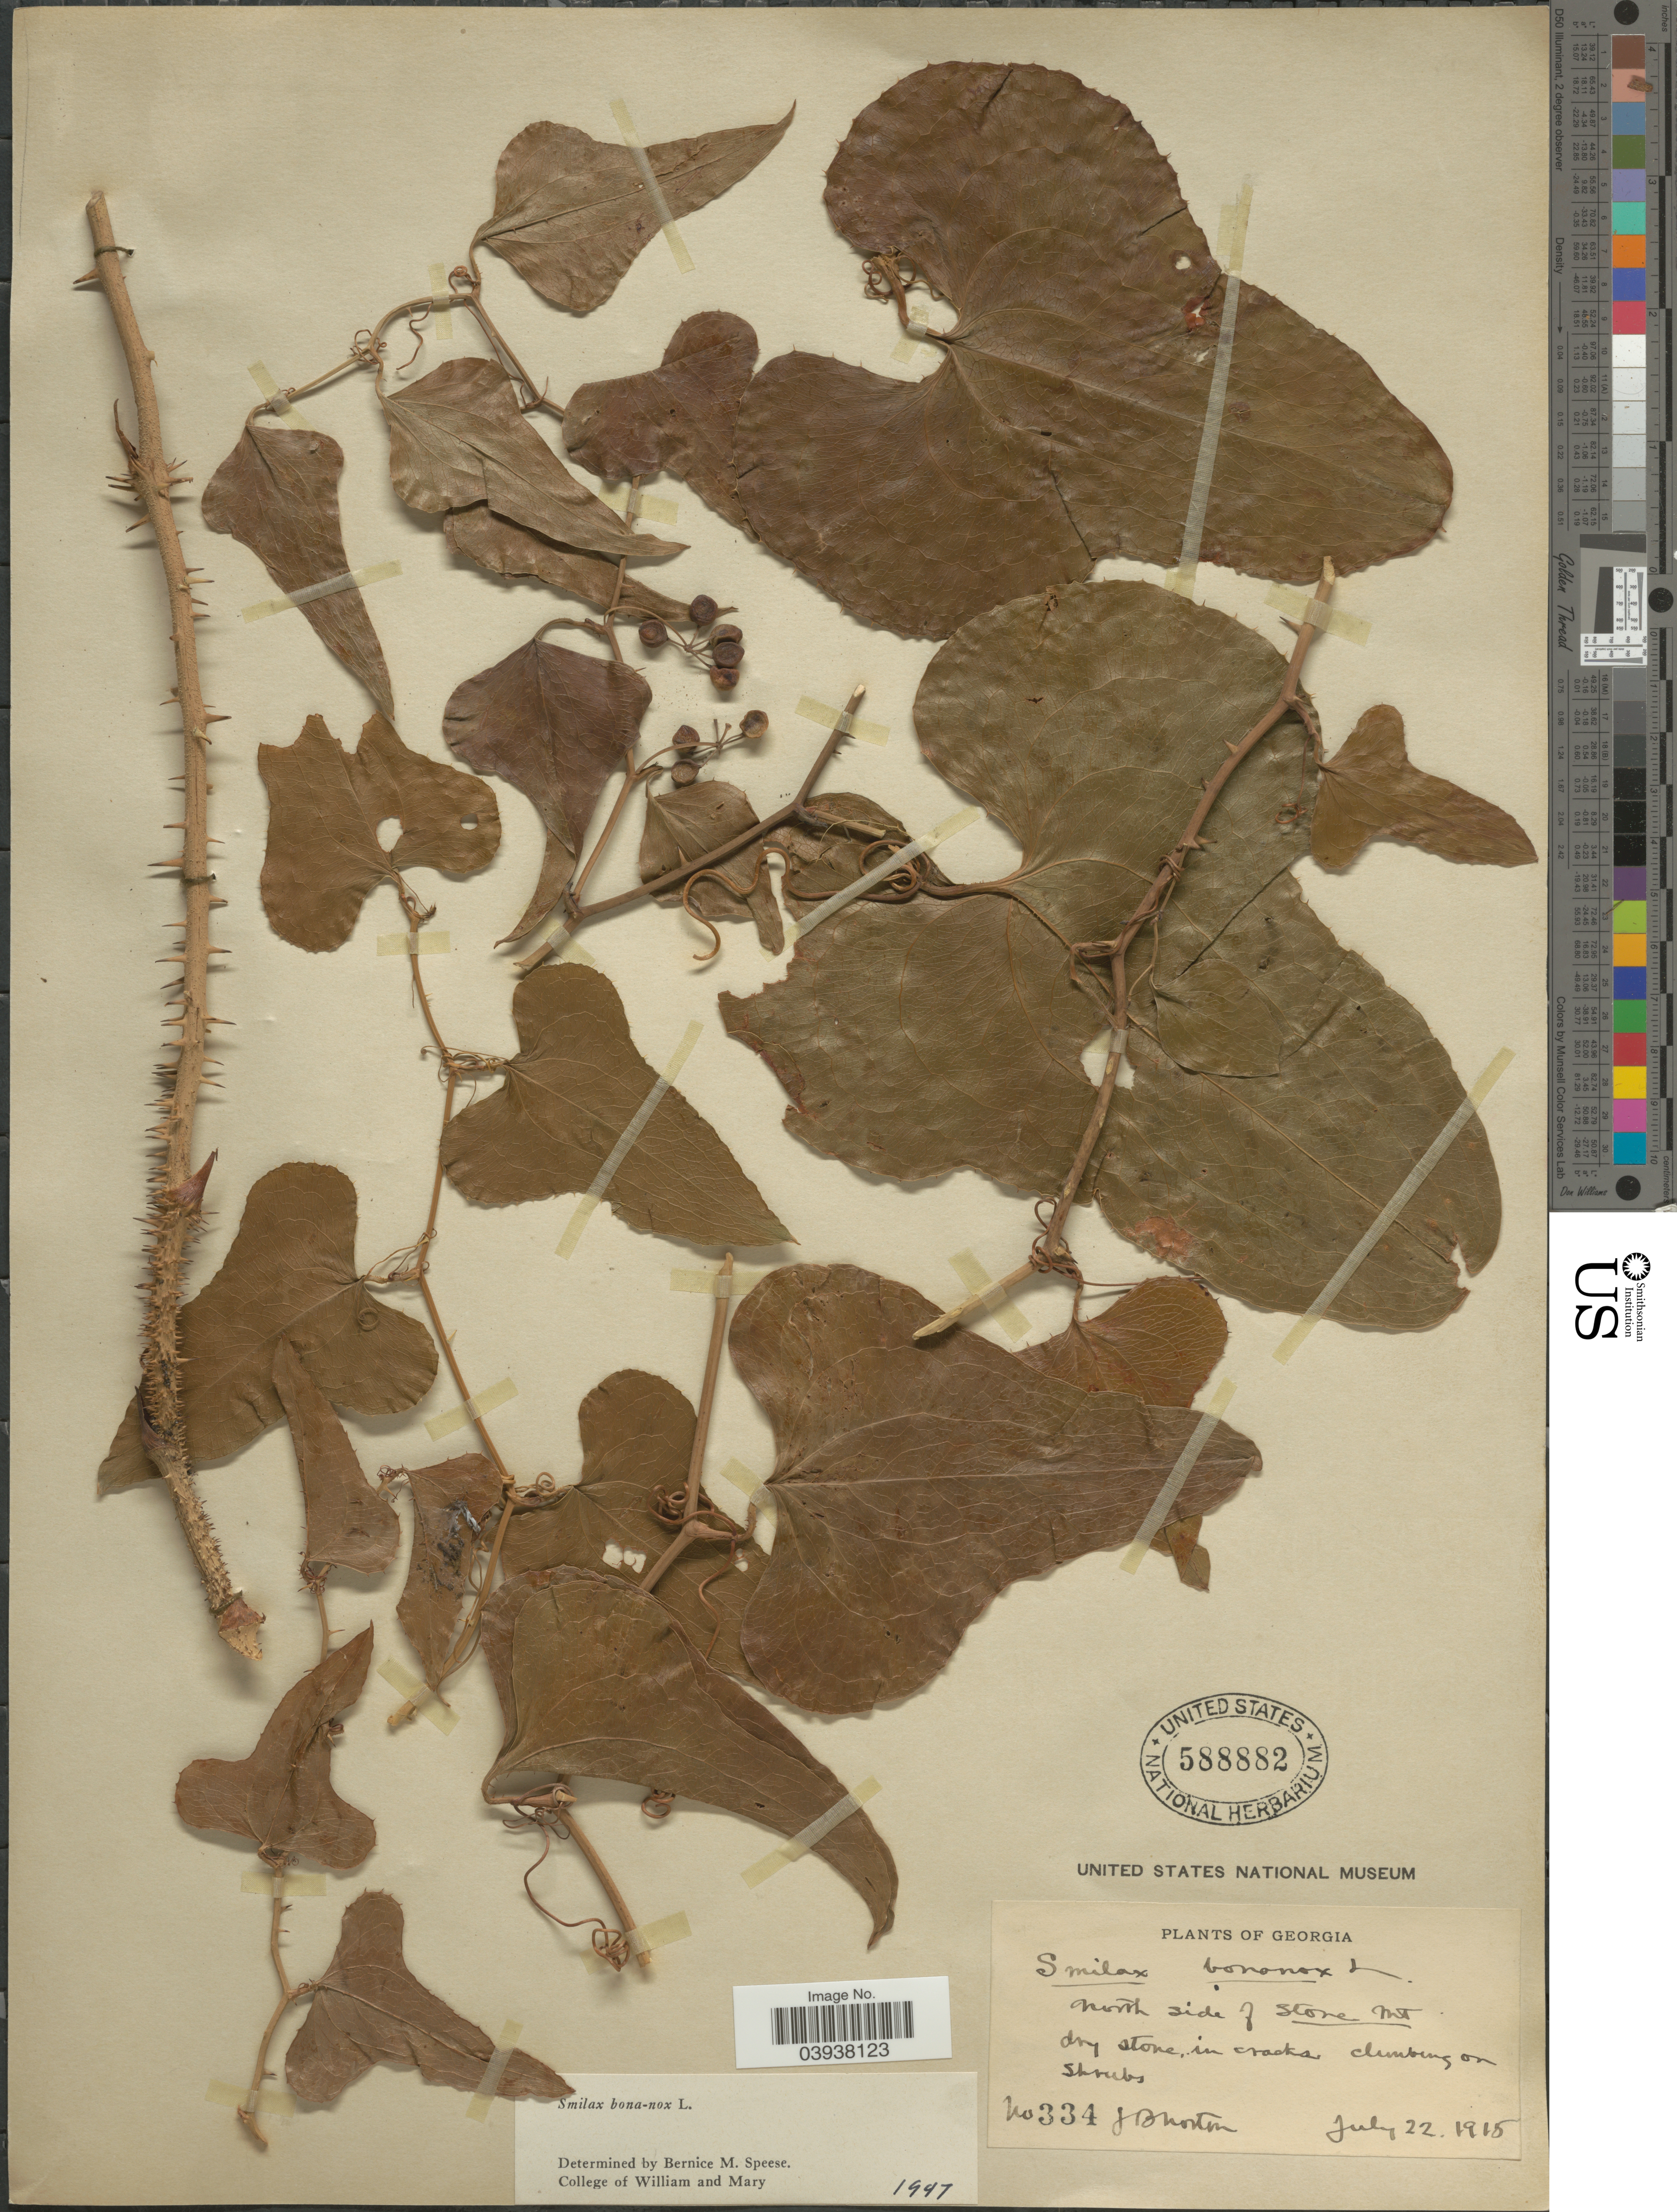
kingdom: Plantae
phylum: Tracheophyta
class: Liliopsida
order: Liliales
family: Smilacaceae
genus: Smilax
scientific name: Smilax bona-nox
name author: L.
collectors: J. B. Norton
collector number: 334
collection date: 1915-07-22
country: United States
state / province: Georgia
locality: North side of Stone Mt. Dry stone, in cracks climbing on shrubs.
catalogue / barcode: US 588882